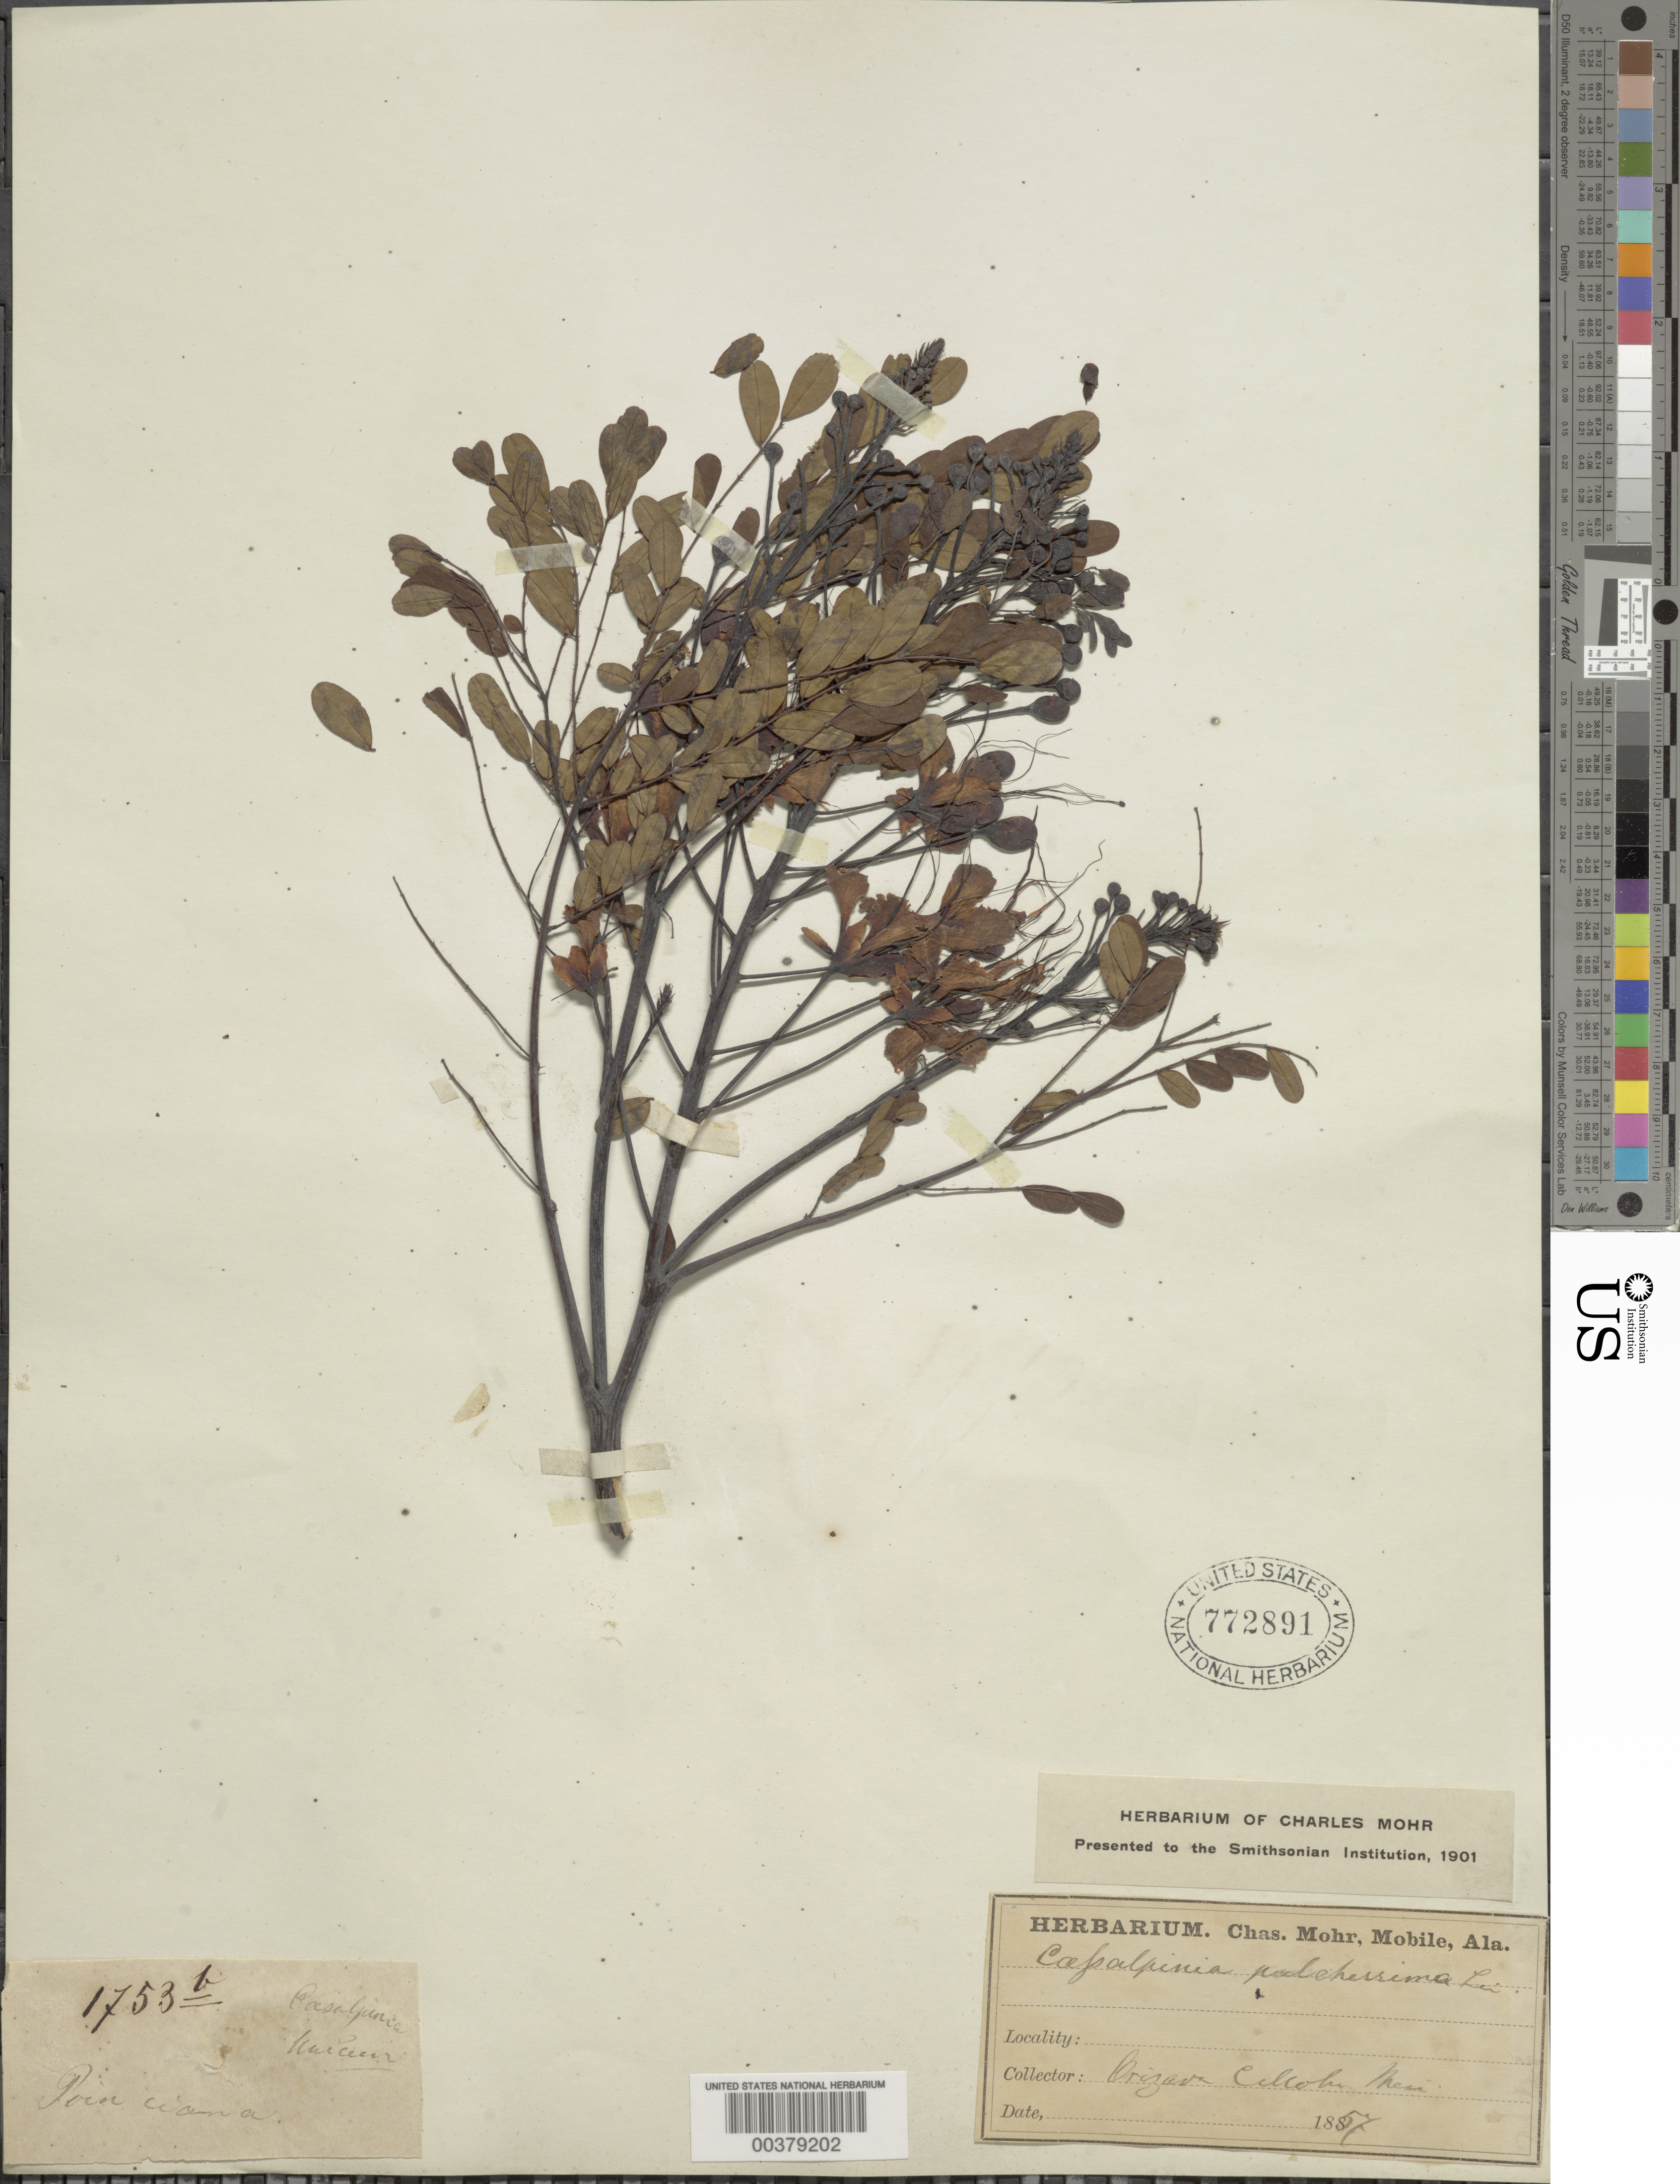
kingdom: Plantae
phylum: Tracheophyta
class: Magnoliopsida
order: Fabales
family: Fabaceae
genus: Caesalpinia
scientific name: Caesalpinia pulcherrima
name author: (L.) Sw.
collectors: C. T. Mohr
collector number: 1753b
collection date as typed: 1857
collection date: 1857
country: Mexico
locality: Crizaba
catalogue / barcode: US 772891